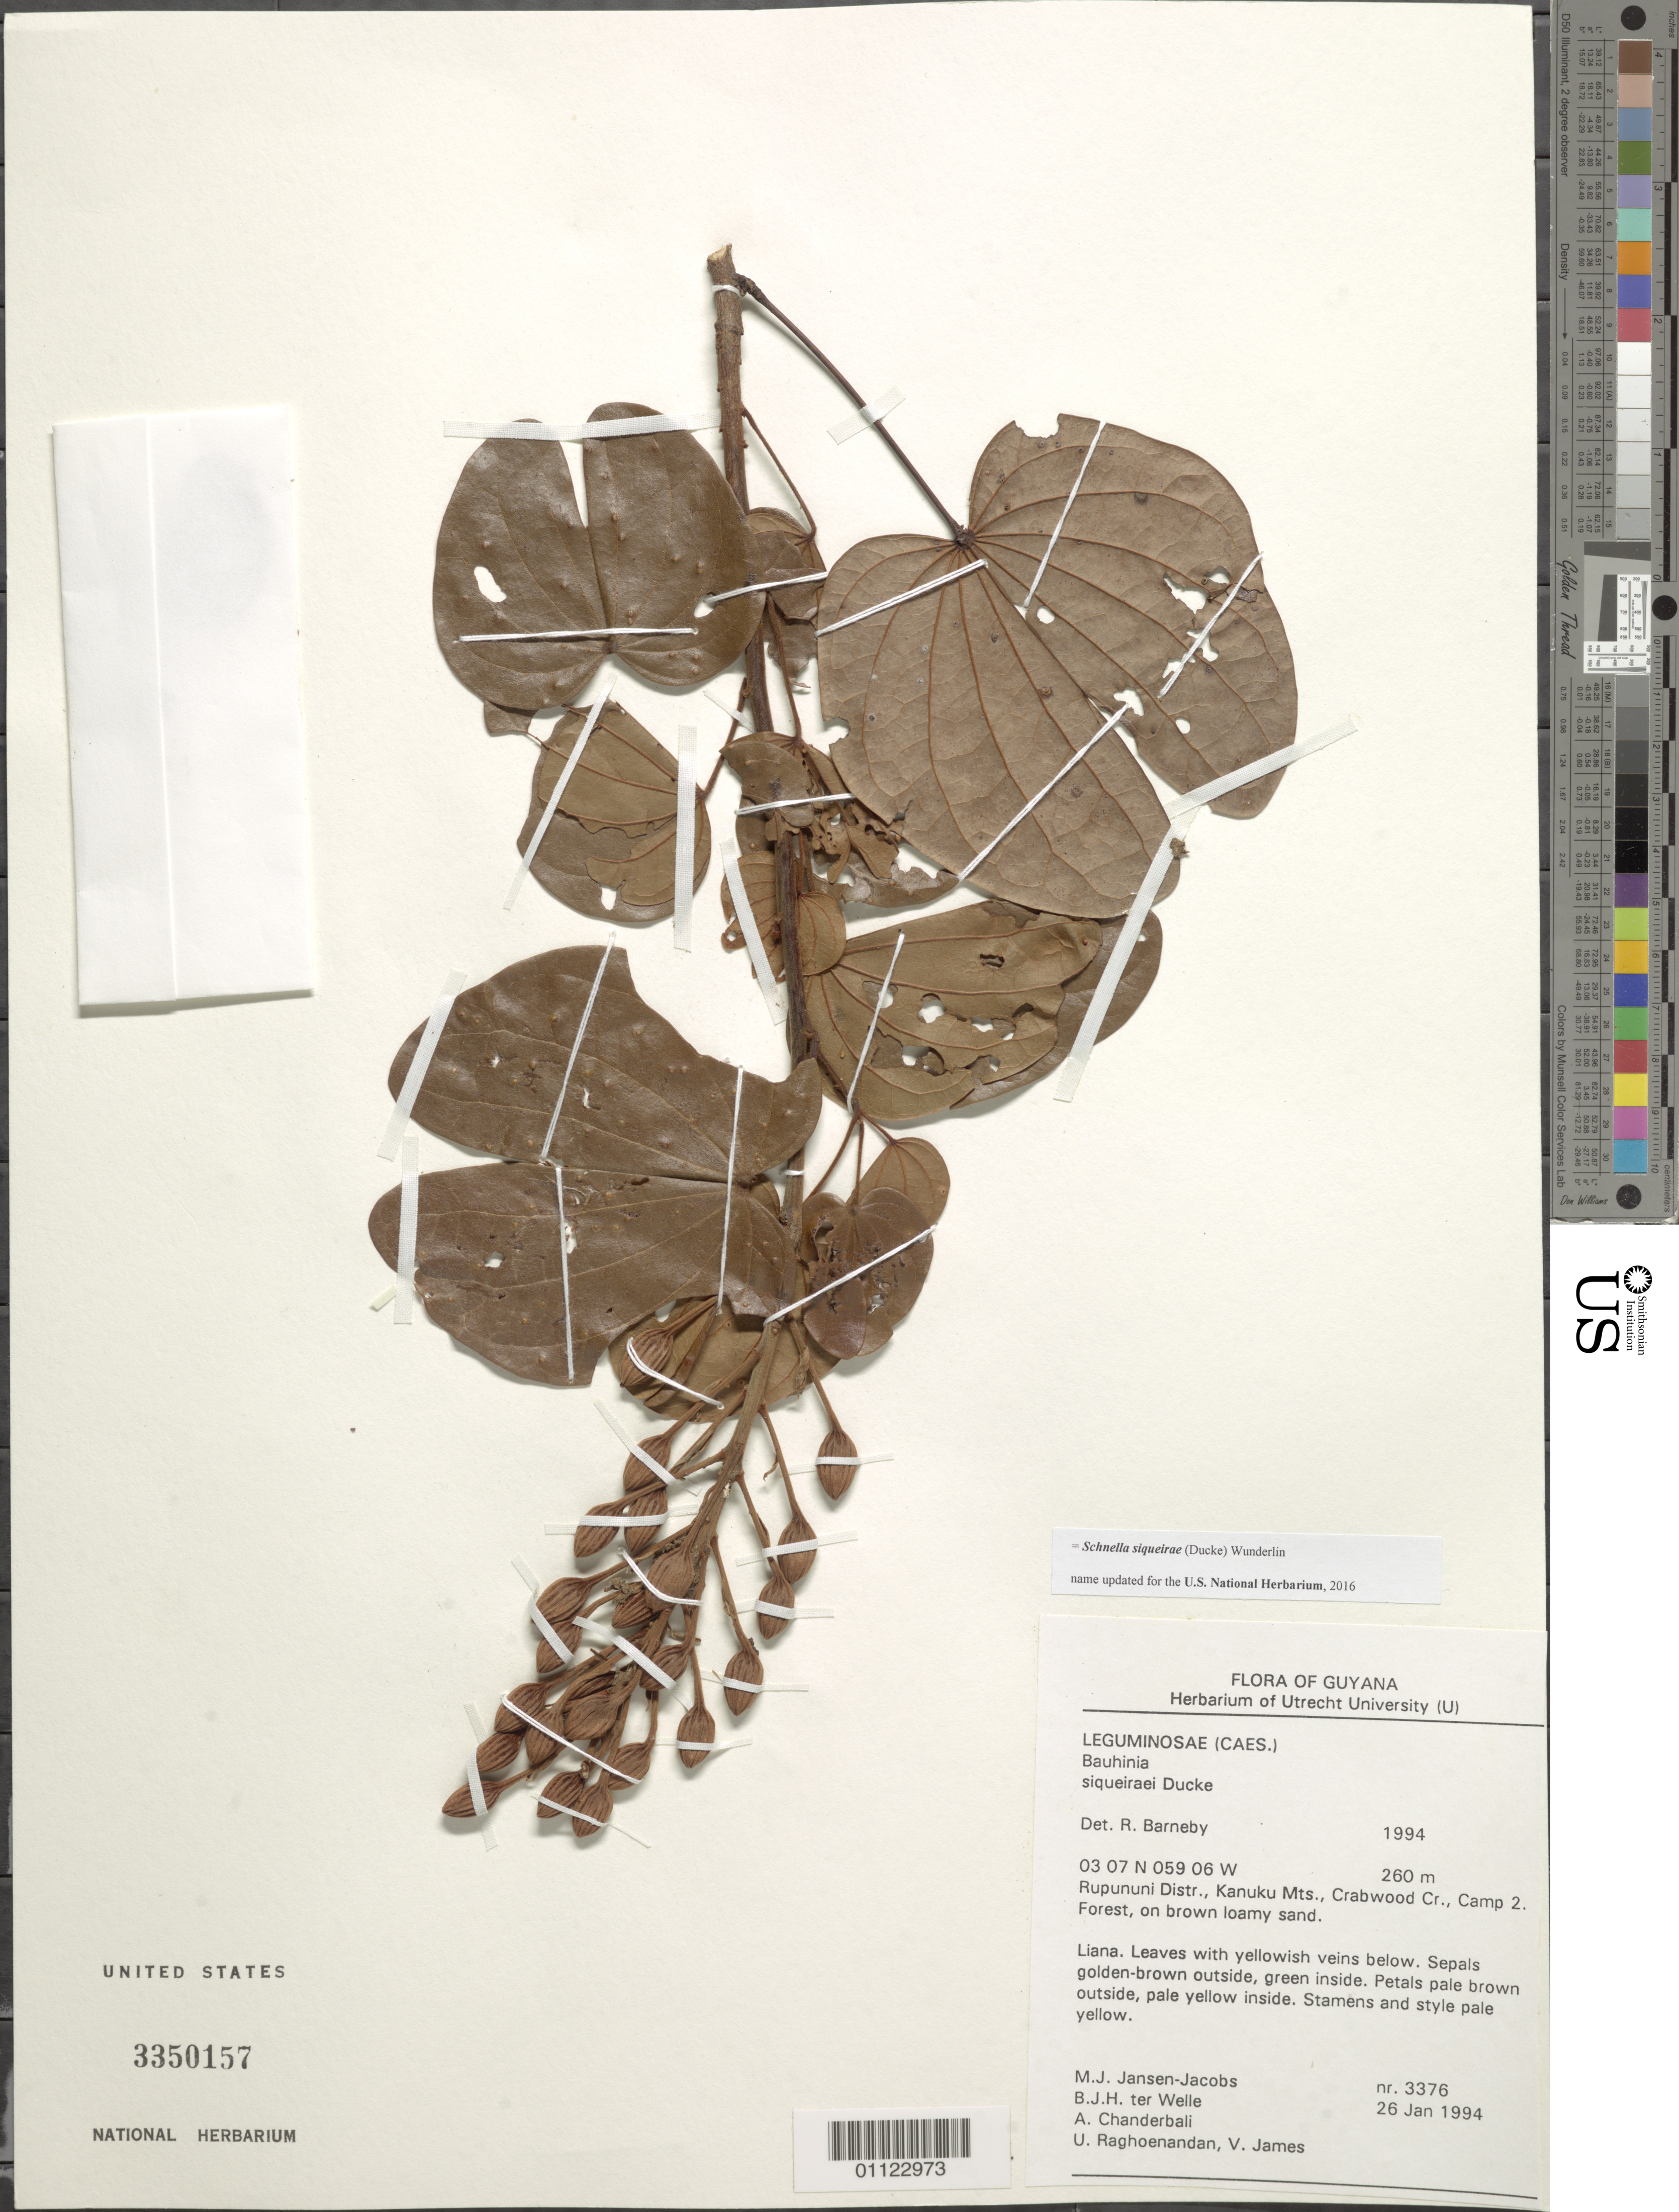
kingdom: Plantae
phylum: Tracheophyta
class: Magnoliopsida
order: Fabales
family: Fabaceae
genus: Schnella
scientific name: Schnella siqueirae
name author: (Ducke) Wunderlin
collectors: M. J. Jansen-Jacobs, B. Welle, A. S. Chanderbali, U. Raghoenandan & V. James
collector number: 3376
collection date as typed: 26-Jan-94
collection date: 1994-01-26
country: Guyana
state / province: U. Takutu-U. Essequibo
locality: Crabwood Cr., Camp 2, Kanuku Mts., Rupununi District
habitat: Forest, on brown loamy sand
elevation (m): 260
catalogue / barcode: US 3350157